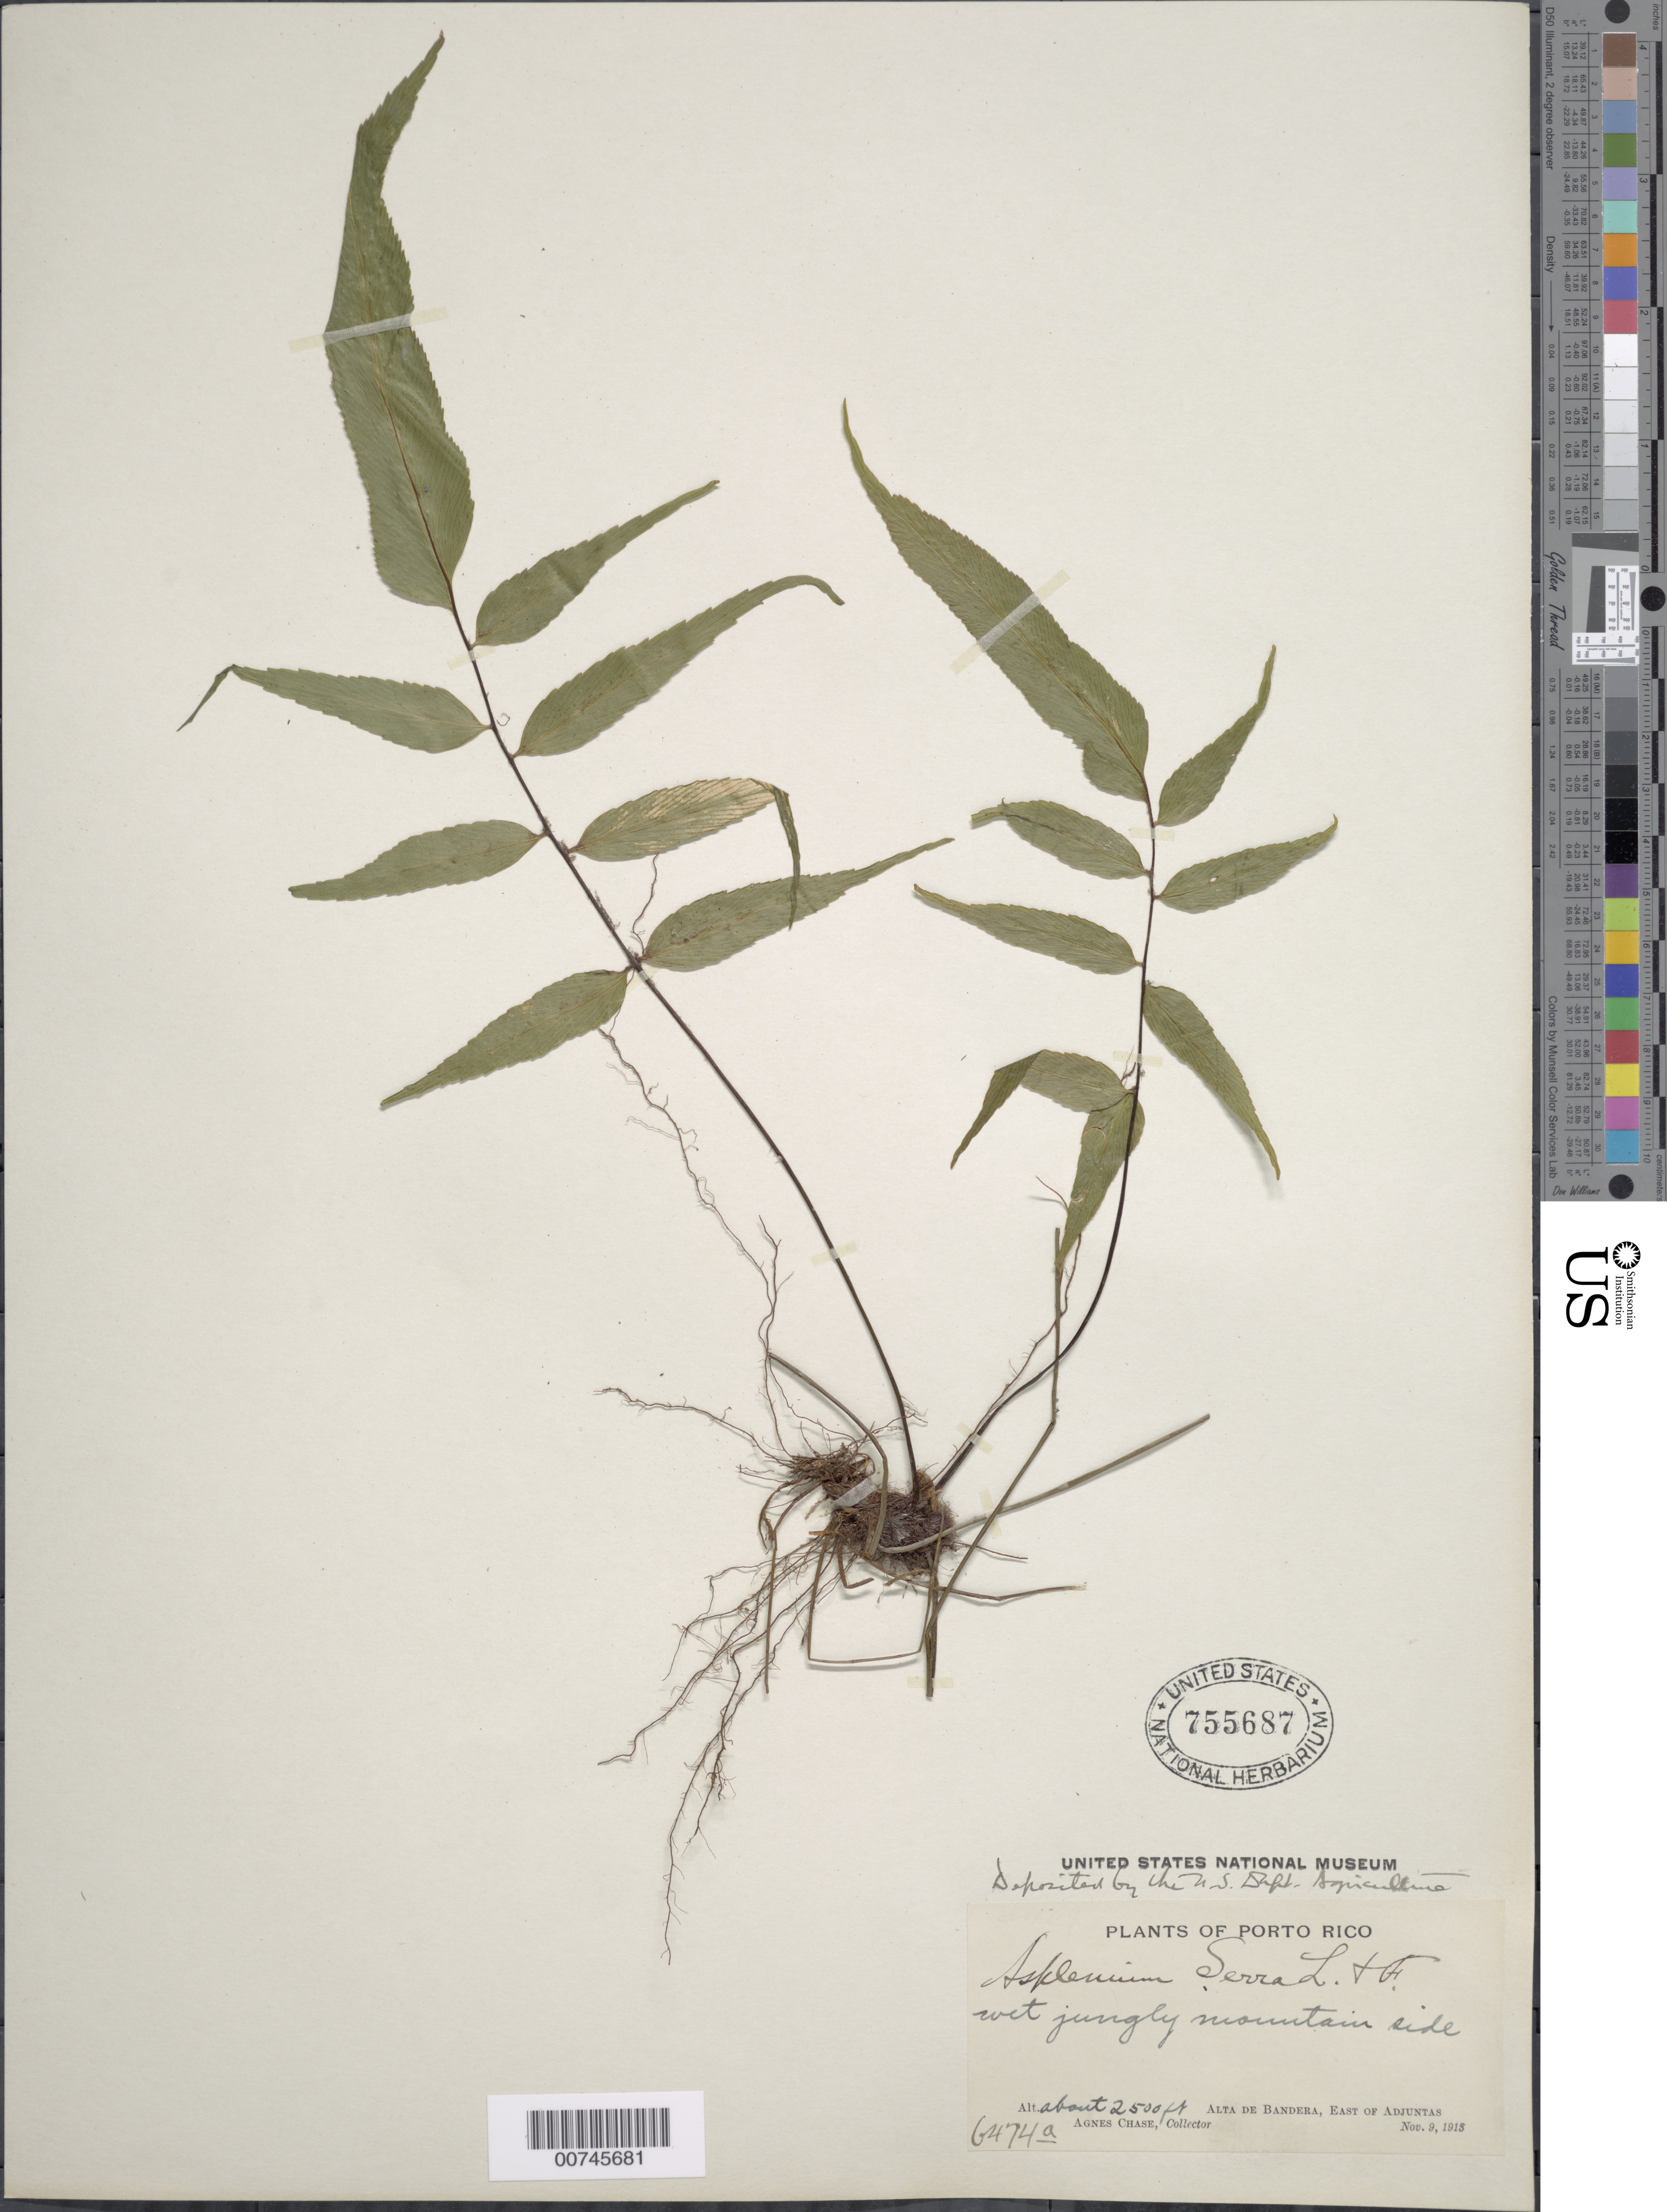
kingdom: Plantae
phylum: Tracheophyta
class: Polypodiopsida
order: Polypodiales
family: Aspleniaceae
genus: Asplenium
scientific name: Asplenium serra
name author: Langsd. & Fisch.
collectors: A. Chase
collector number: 6474a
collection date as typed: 09 Nov 1913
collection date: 1913-11-09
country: Puerto Rico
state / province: Adjuntas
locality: Alto de La Bandera, east of Adjuntas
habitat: Wet jungly mountain side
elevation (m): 700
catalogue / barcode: US 755687